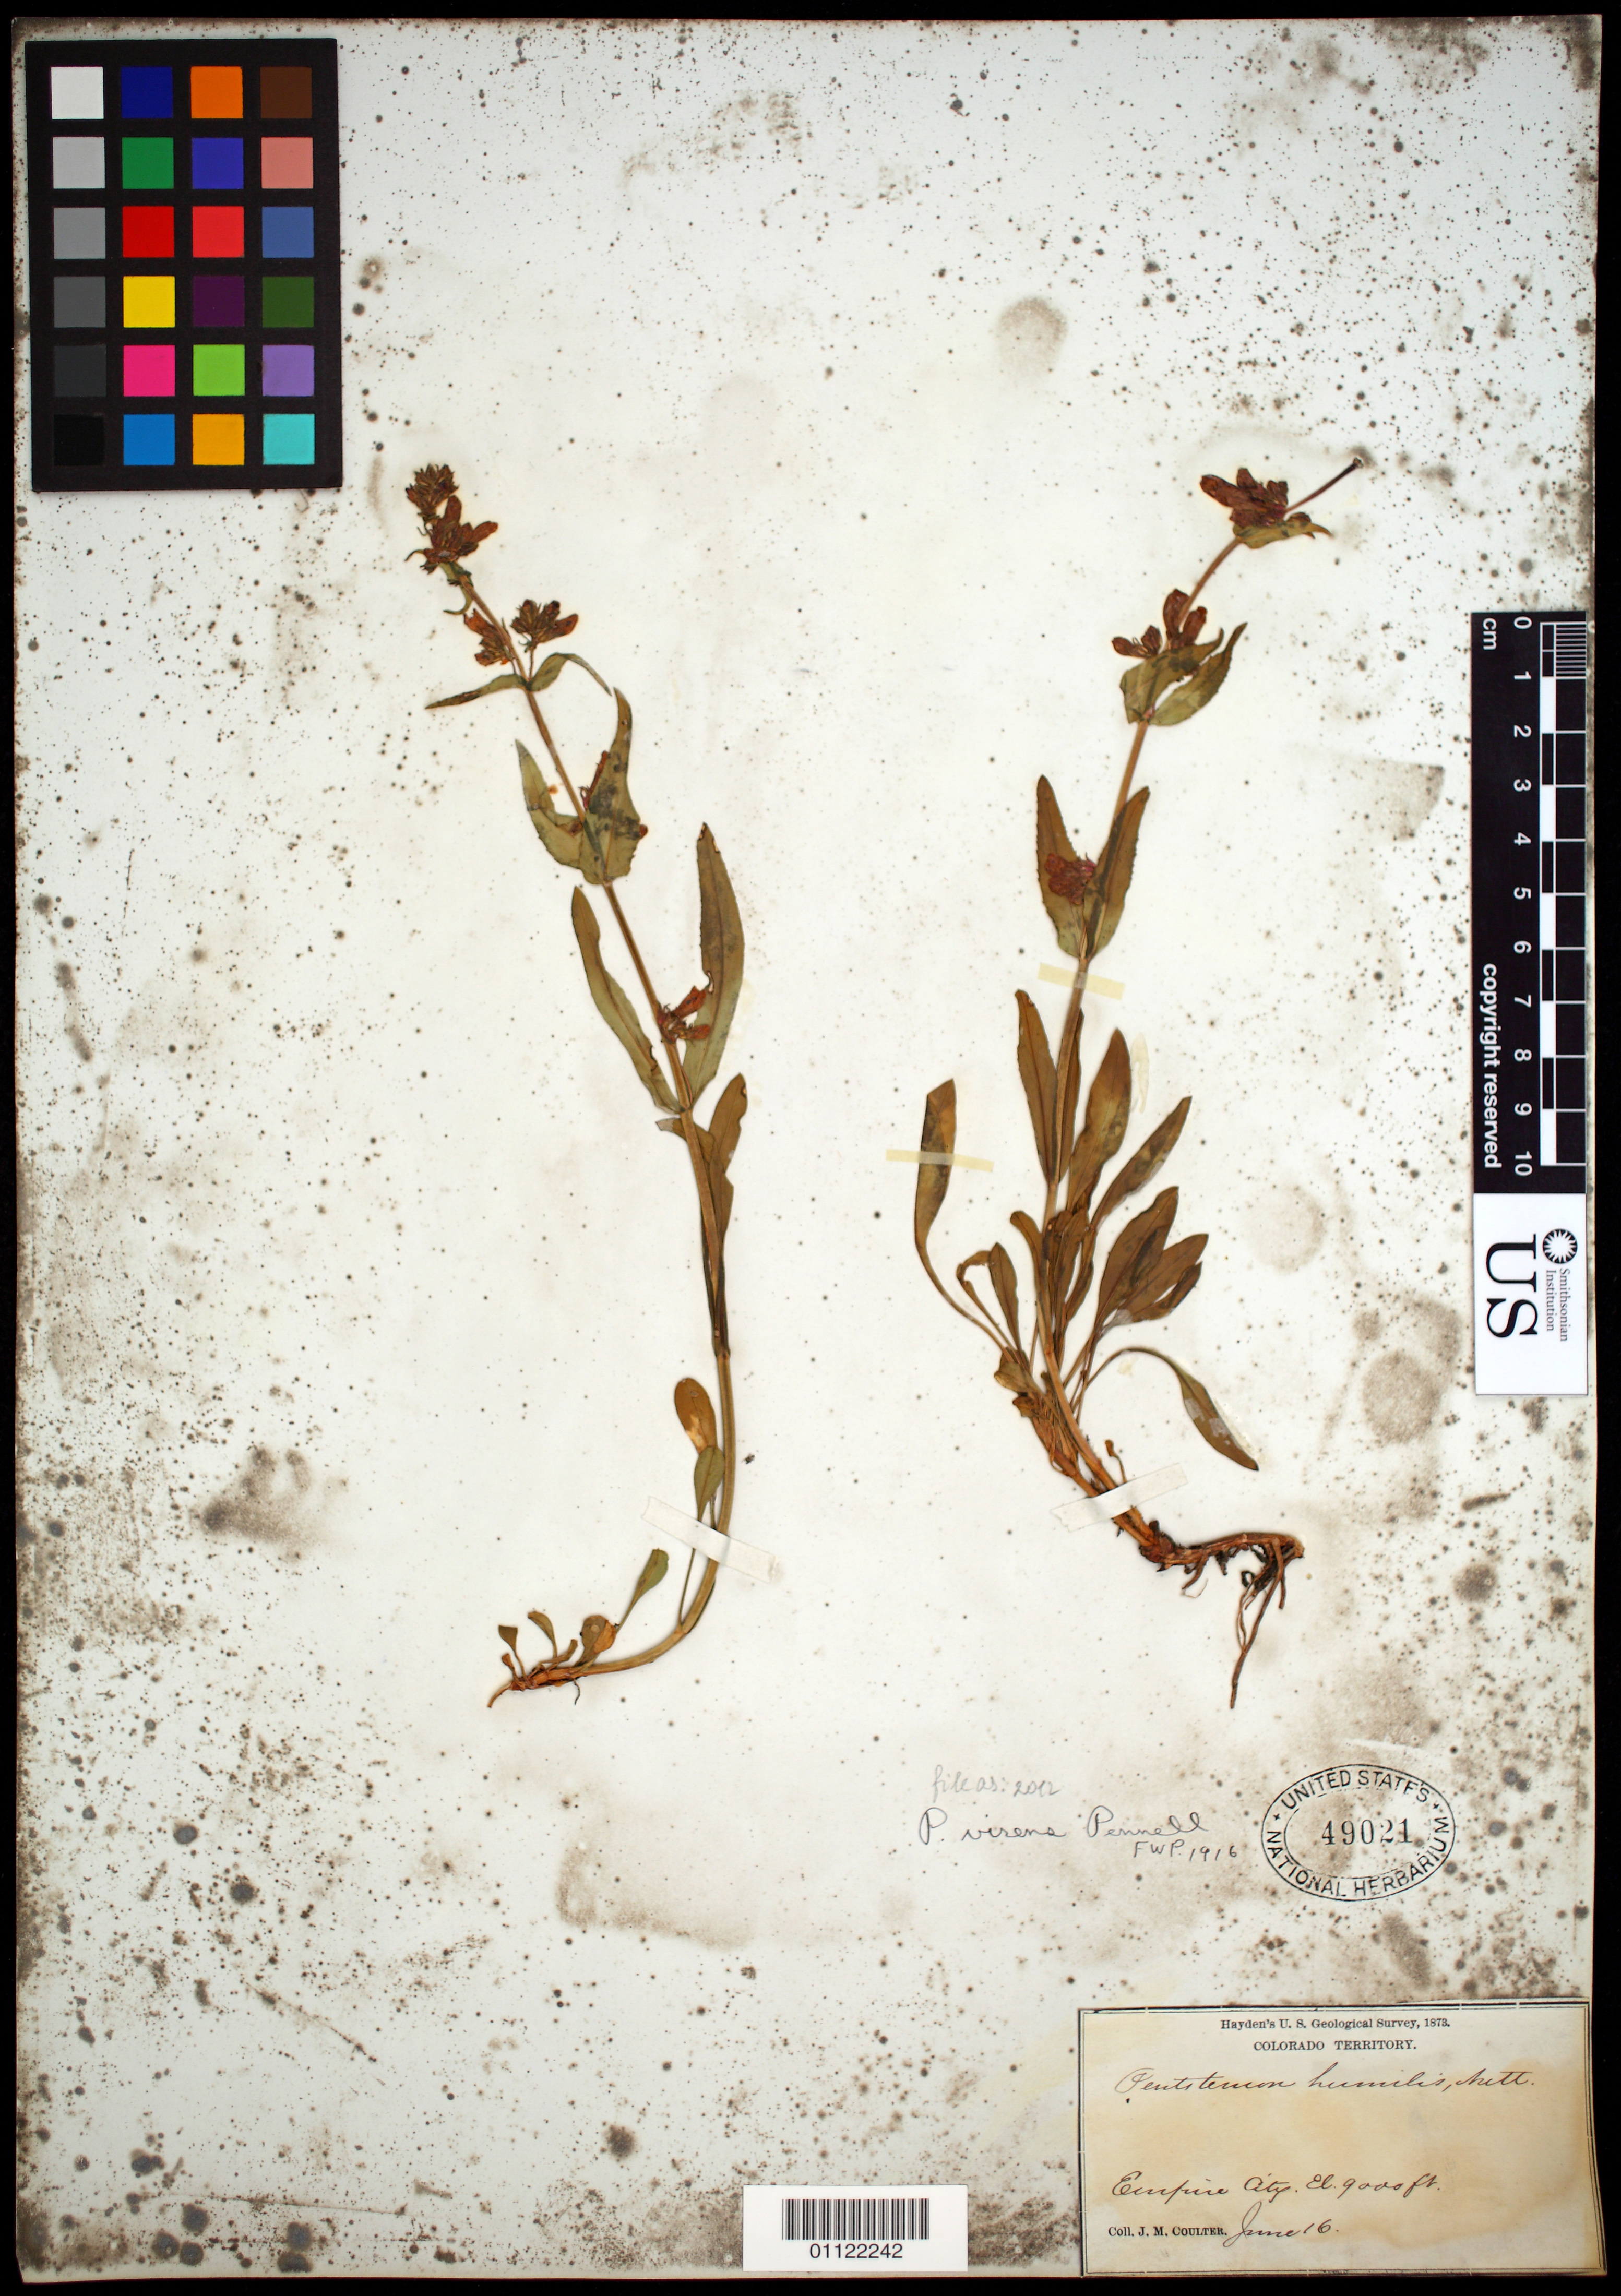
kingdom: Plantae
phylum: Tracheophyta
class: Magnoliopsida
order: Lamiales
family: Plantaginaceae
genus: Penstemon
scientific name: Penstemon virens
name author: Pennell ex Rydb.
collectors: J. M. Coulter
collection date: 1873-06-16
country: United States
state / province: Colorado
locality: Empire City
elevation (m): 2743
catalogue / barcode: US 49024